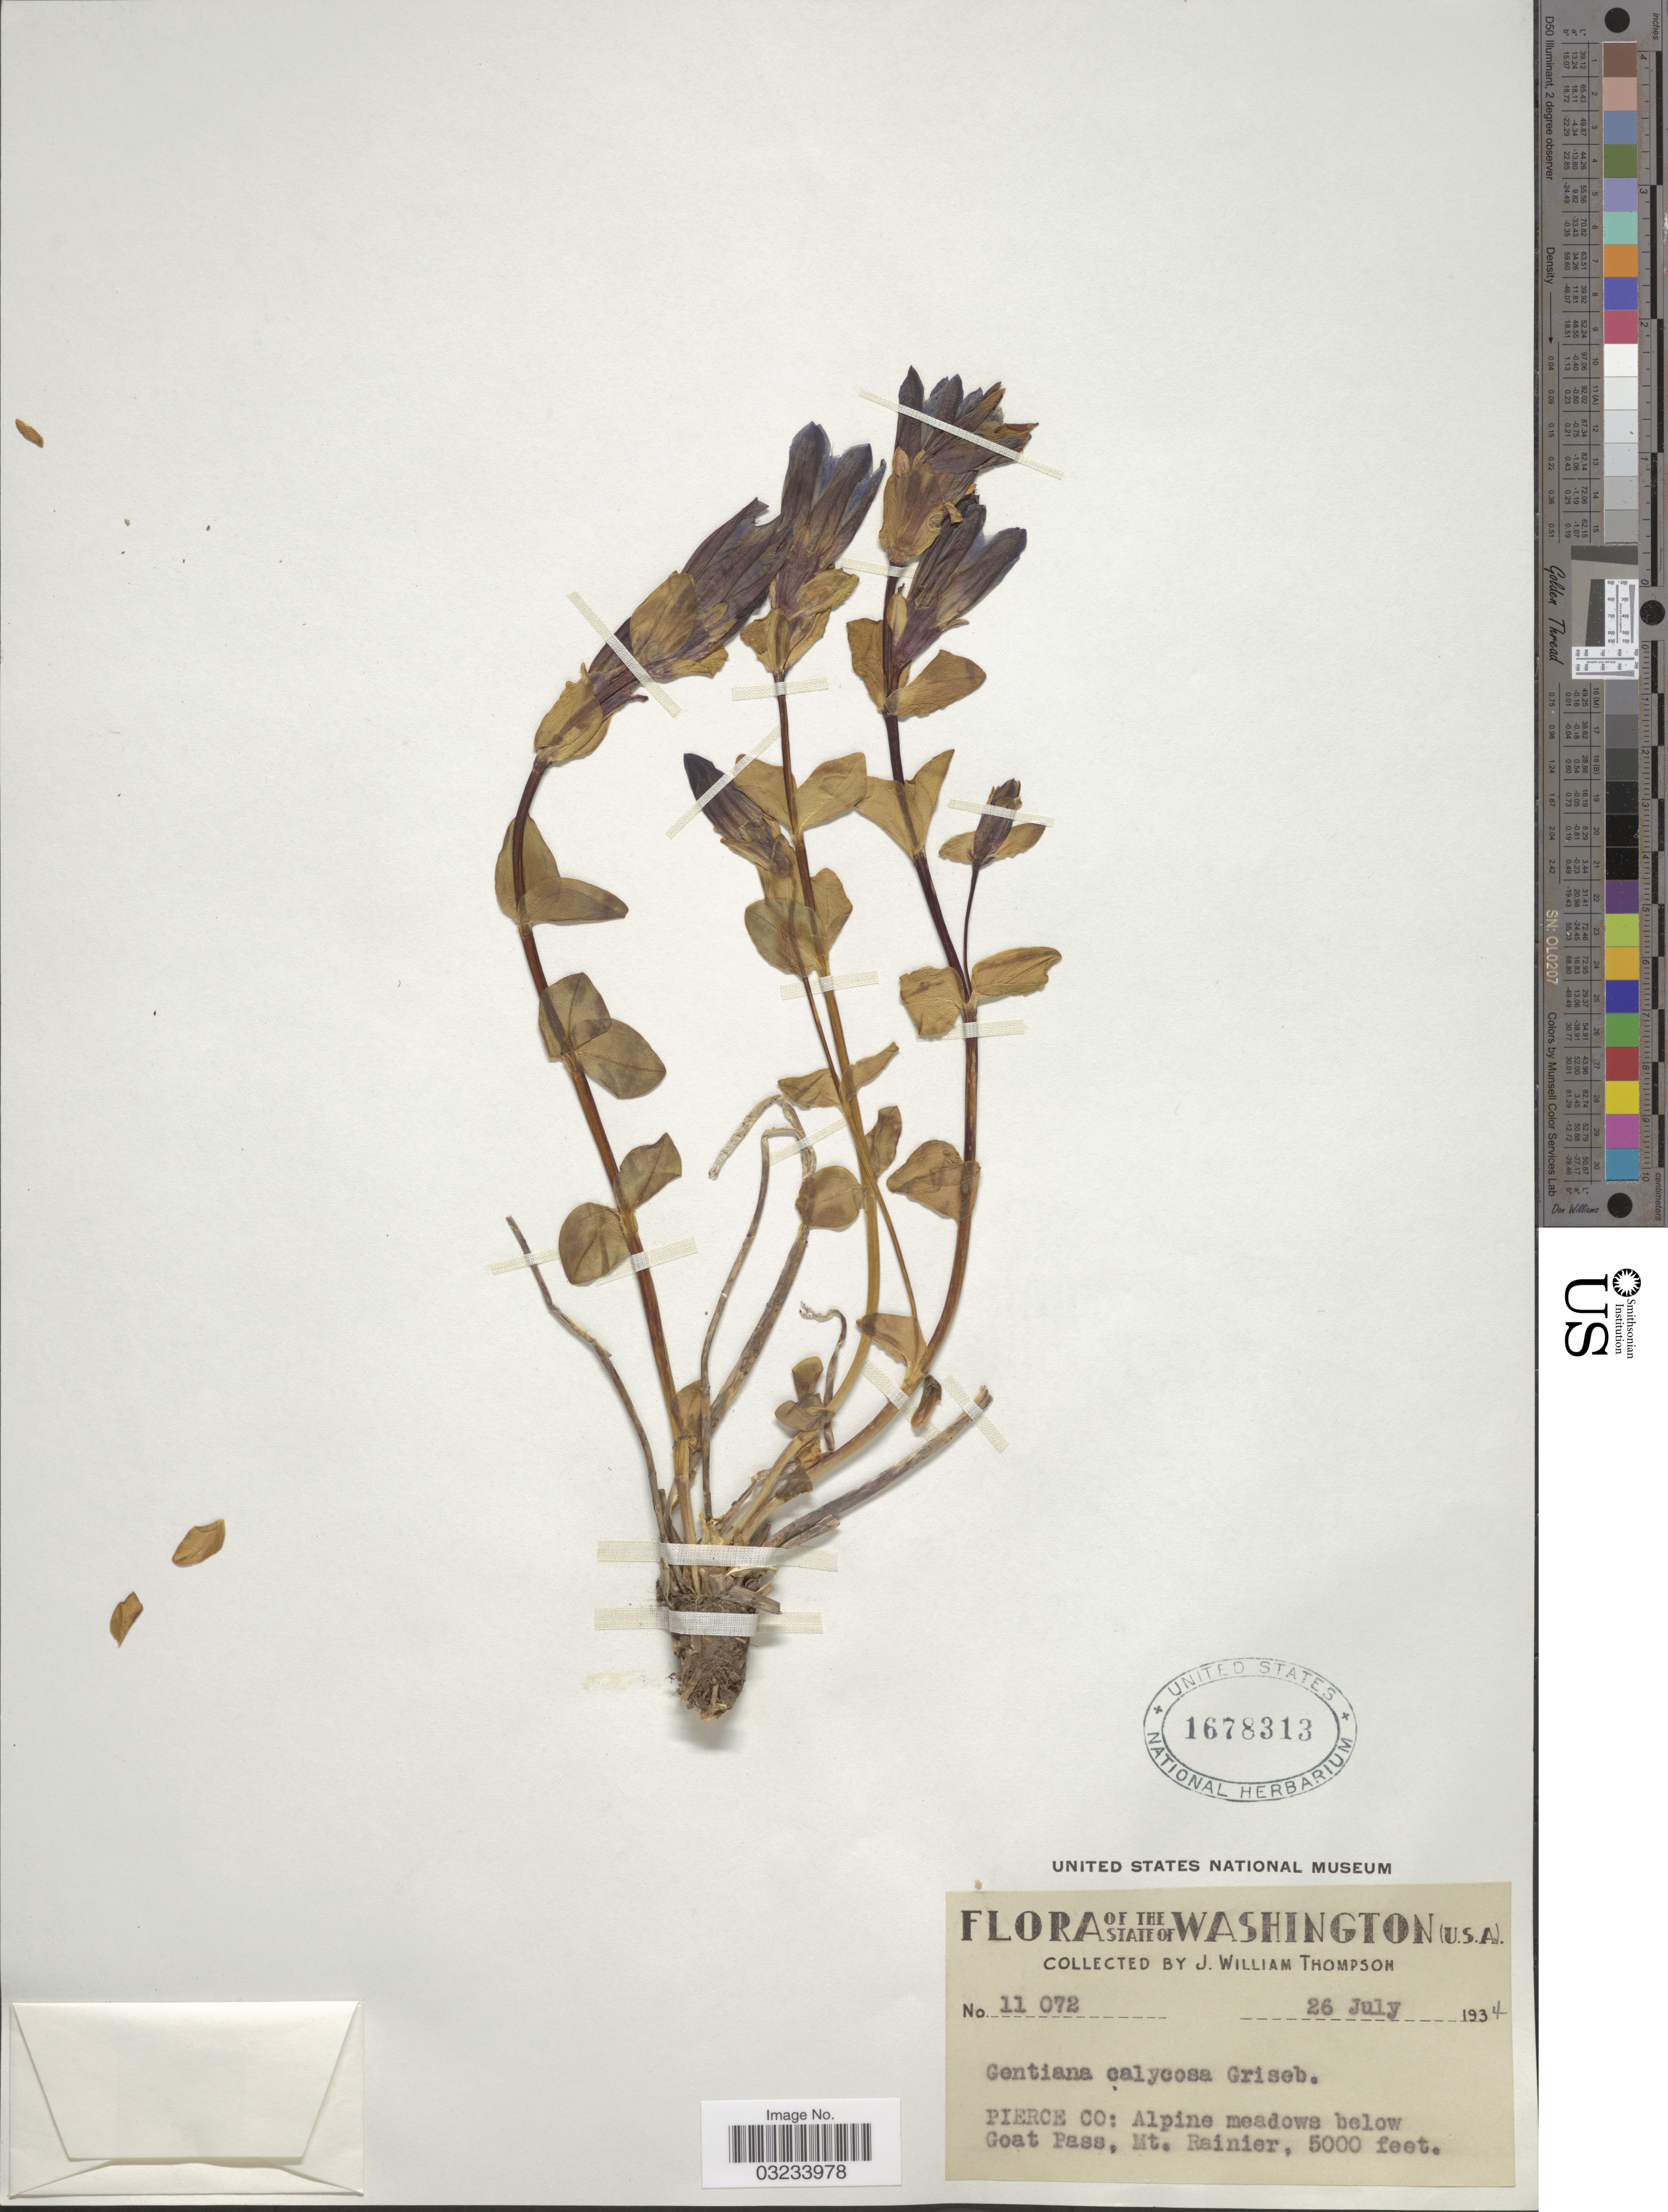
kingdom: Plantae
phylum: Tracheophyta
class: Magnoliopsida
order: Gentianales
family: Gentianaceae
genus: Gentiana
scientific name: Gentiana calycosa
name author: Griseb.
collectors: J. W. Thompson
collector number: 11072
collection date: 1934-07-26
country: United States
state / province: Washington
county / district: Pierce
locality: Pierce Co: Alpine meadows below Goat Pass, Mt. Rainier.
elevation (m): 1524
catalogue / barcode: US 1678313